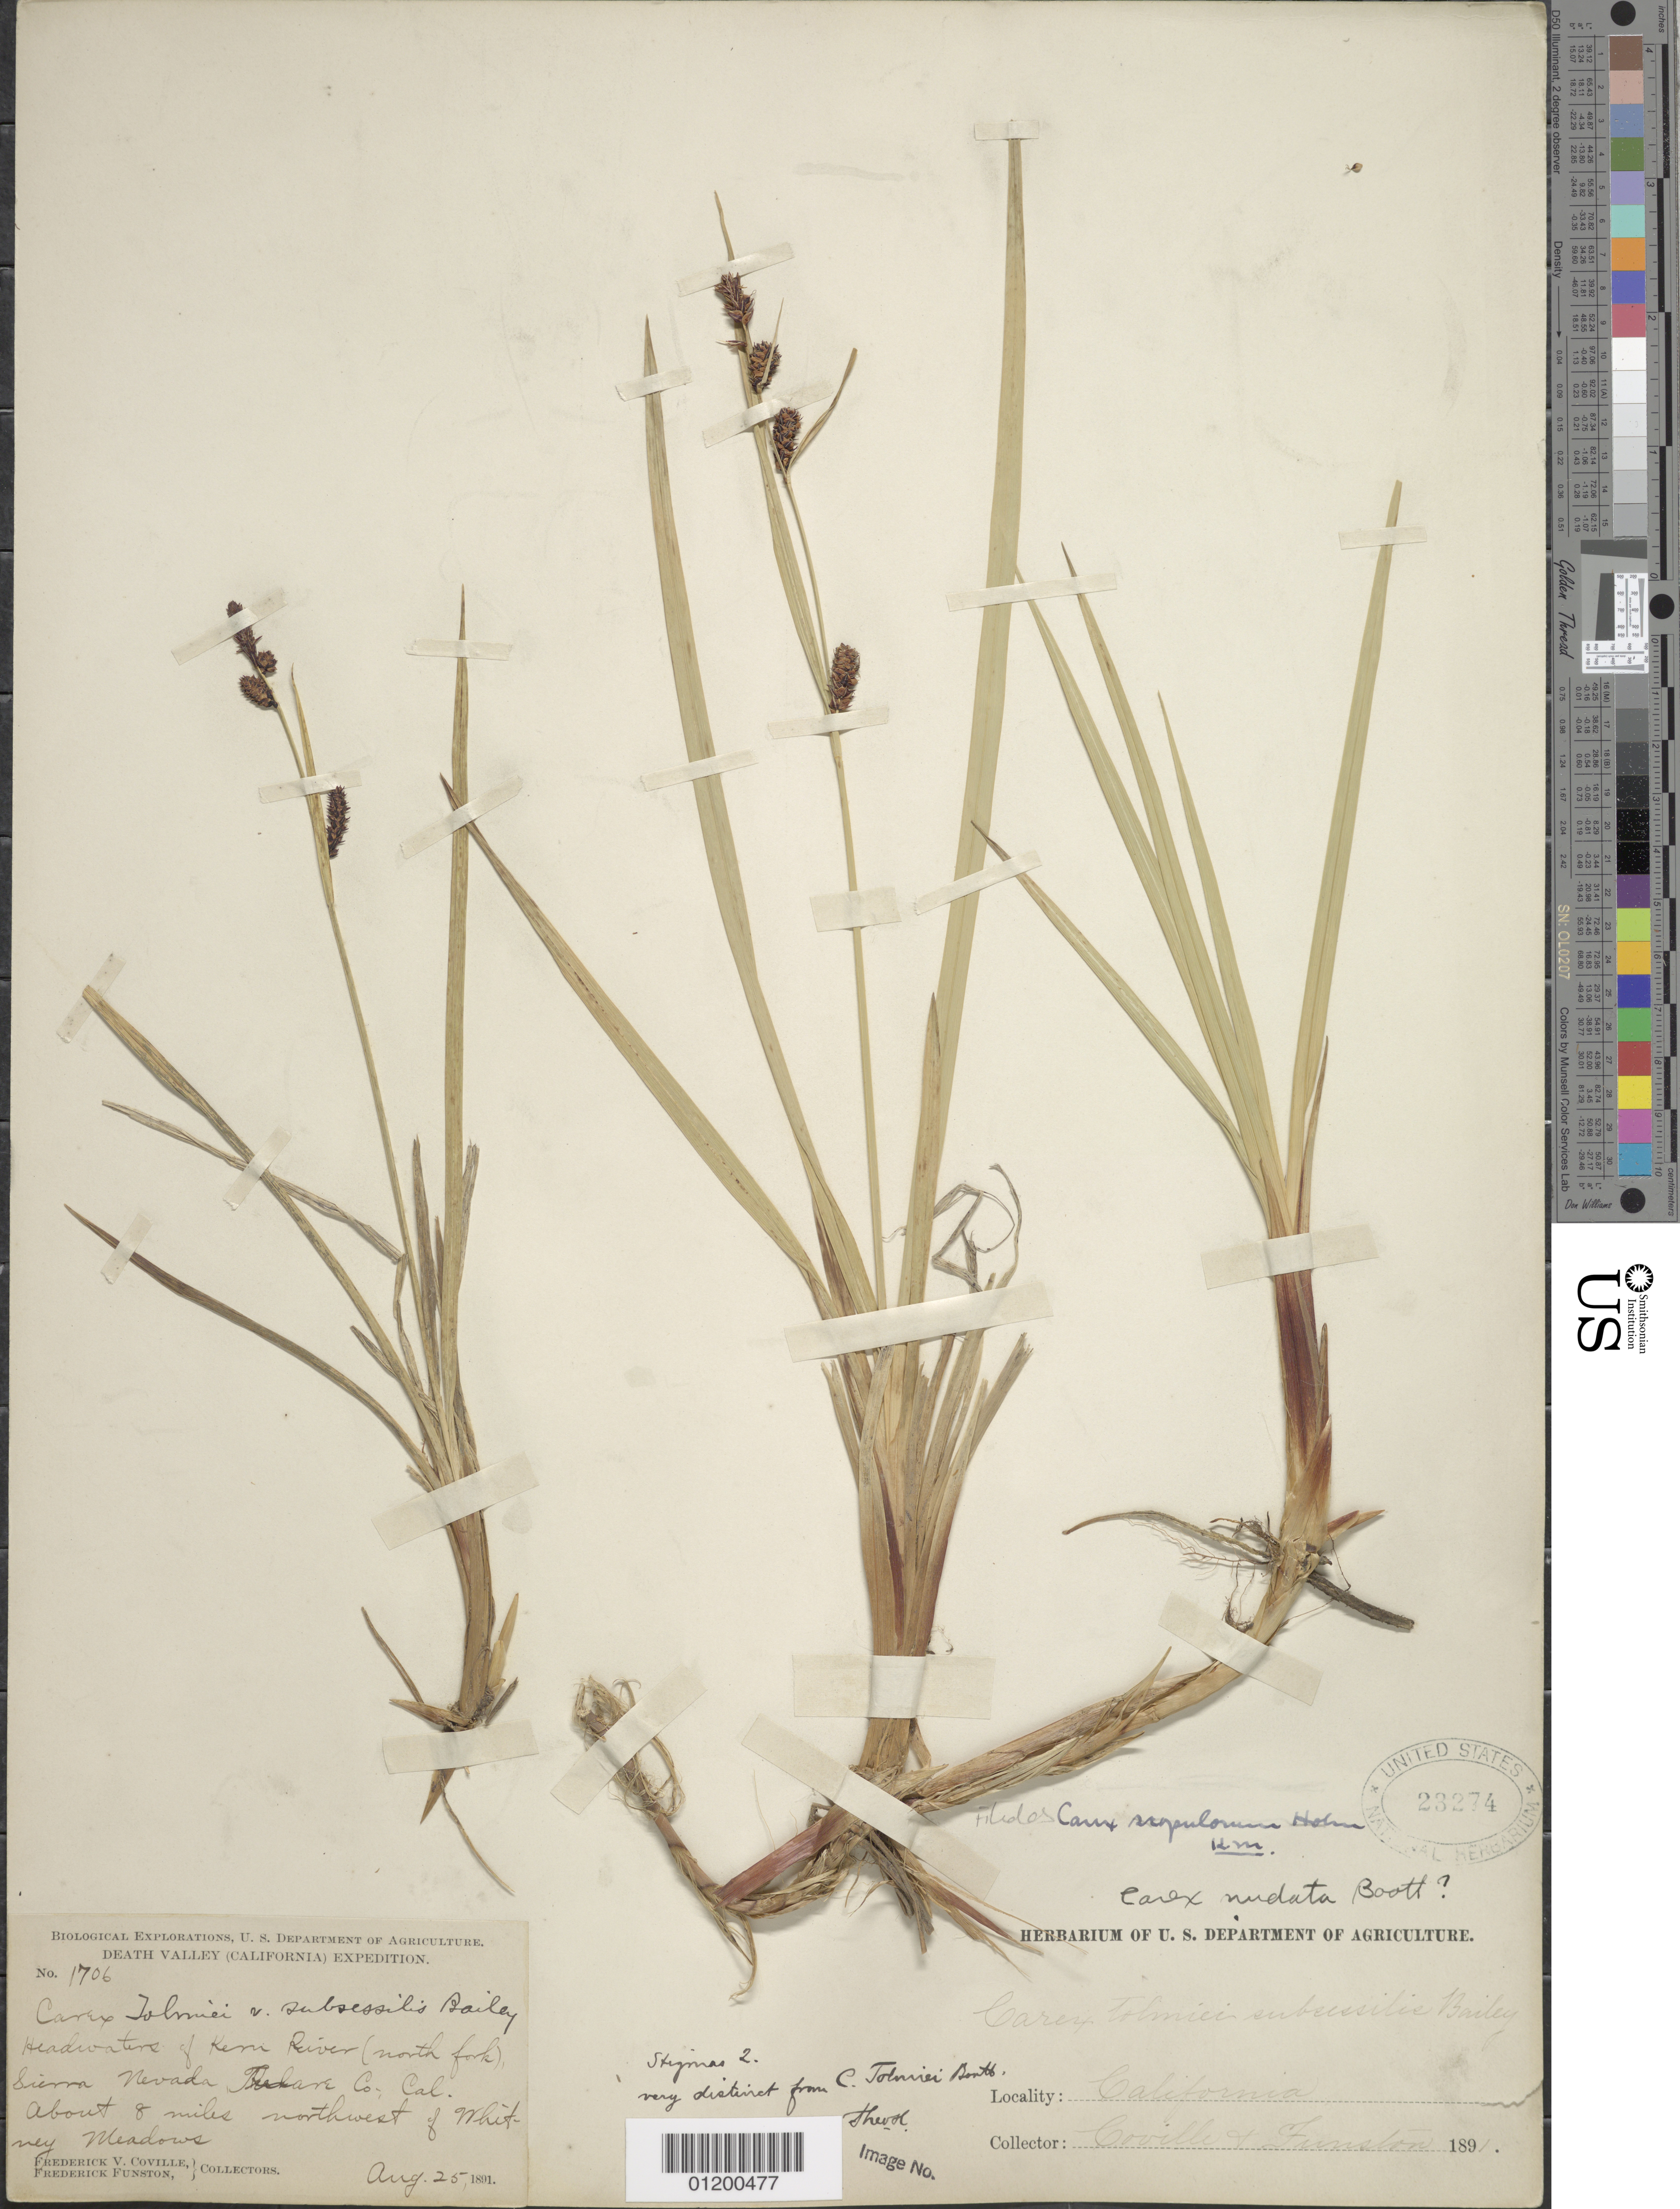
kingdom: Plantae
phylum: Tracheophyta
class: Liliopsida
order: Poales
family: Cyperaceae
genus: Carex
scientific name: Carex nudata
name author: W. Boott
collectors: F. V. Coville & F. Funston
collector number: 1706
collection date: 1891-08-25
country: United States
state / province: California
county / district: Kern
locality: Headwaters of Kern River, Sierra Nevada. About 8 miles northwest of Whitney Meadows.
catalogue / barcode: US 23274